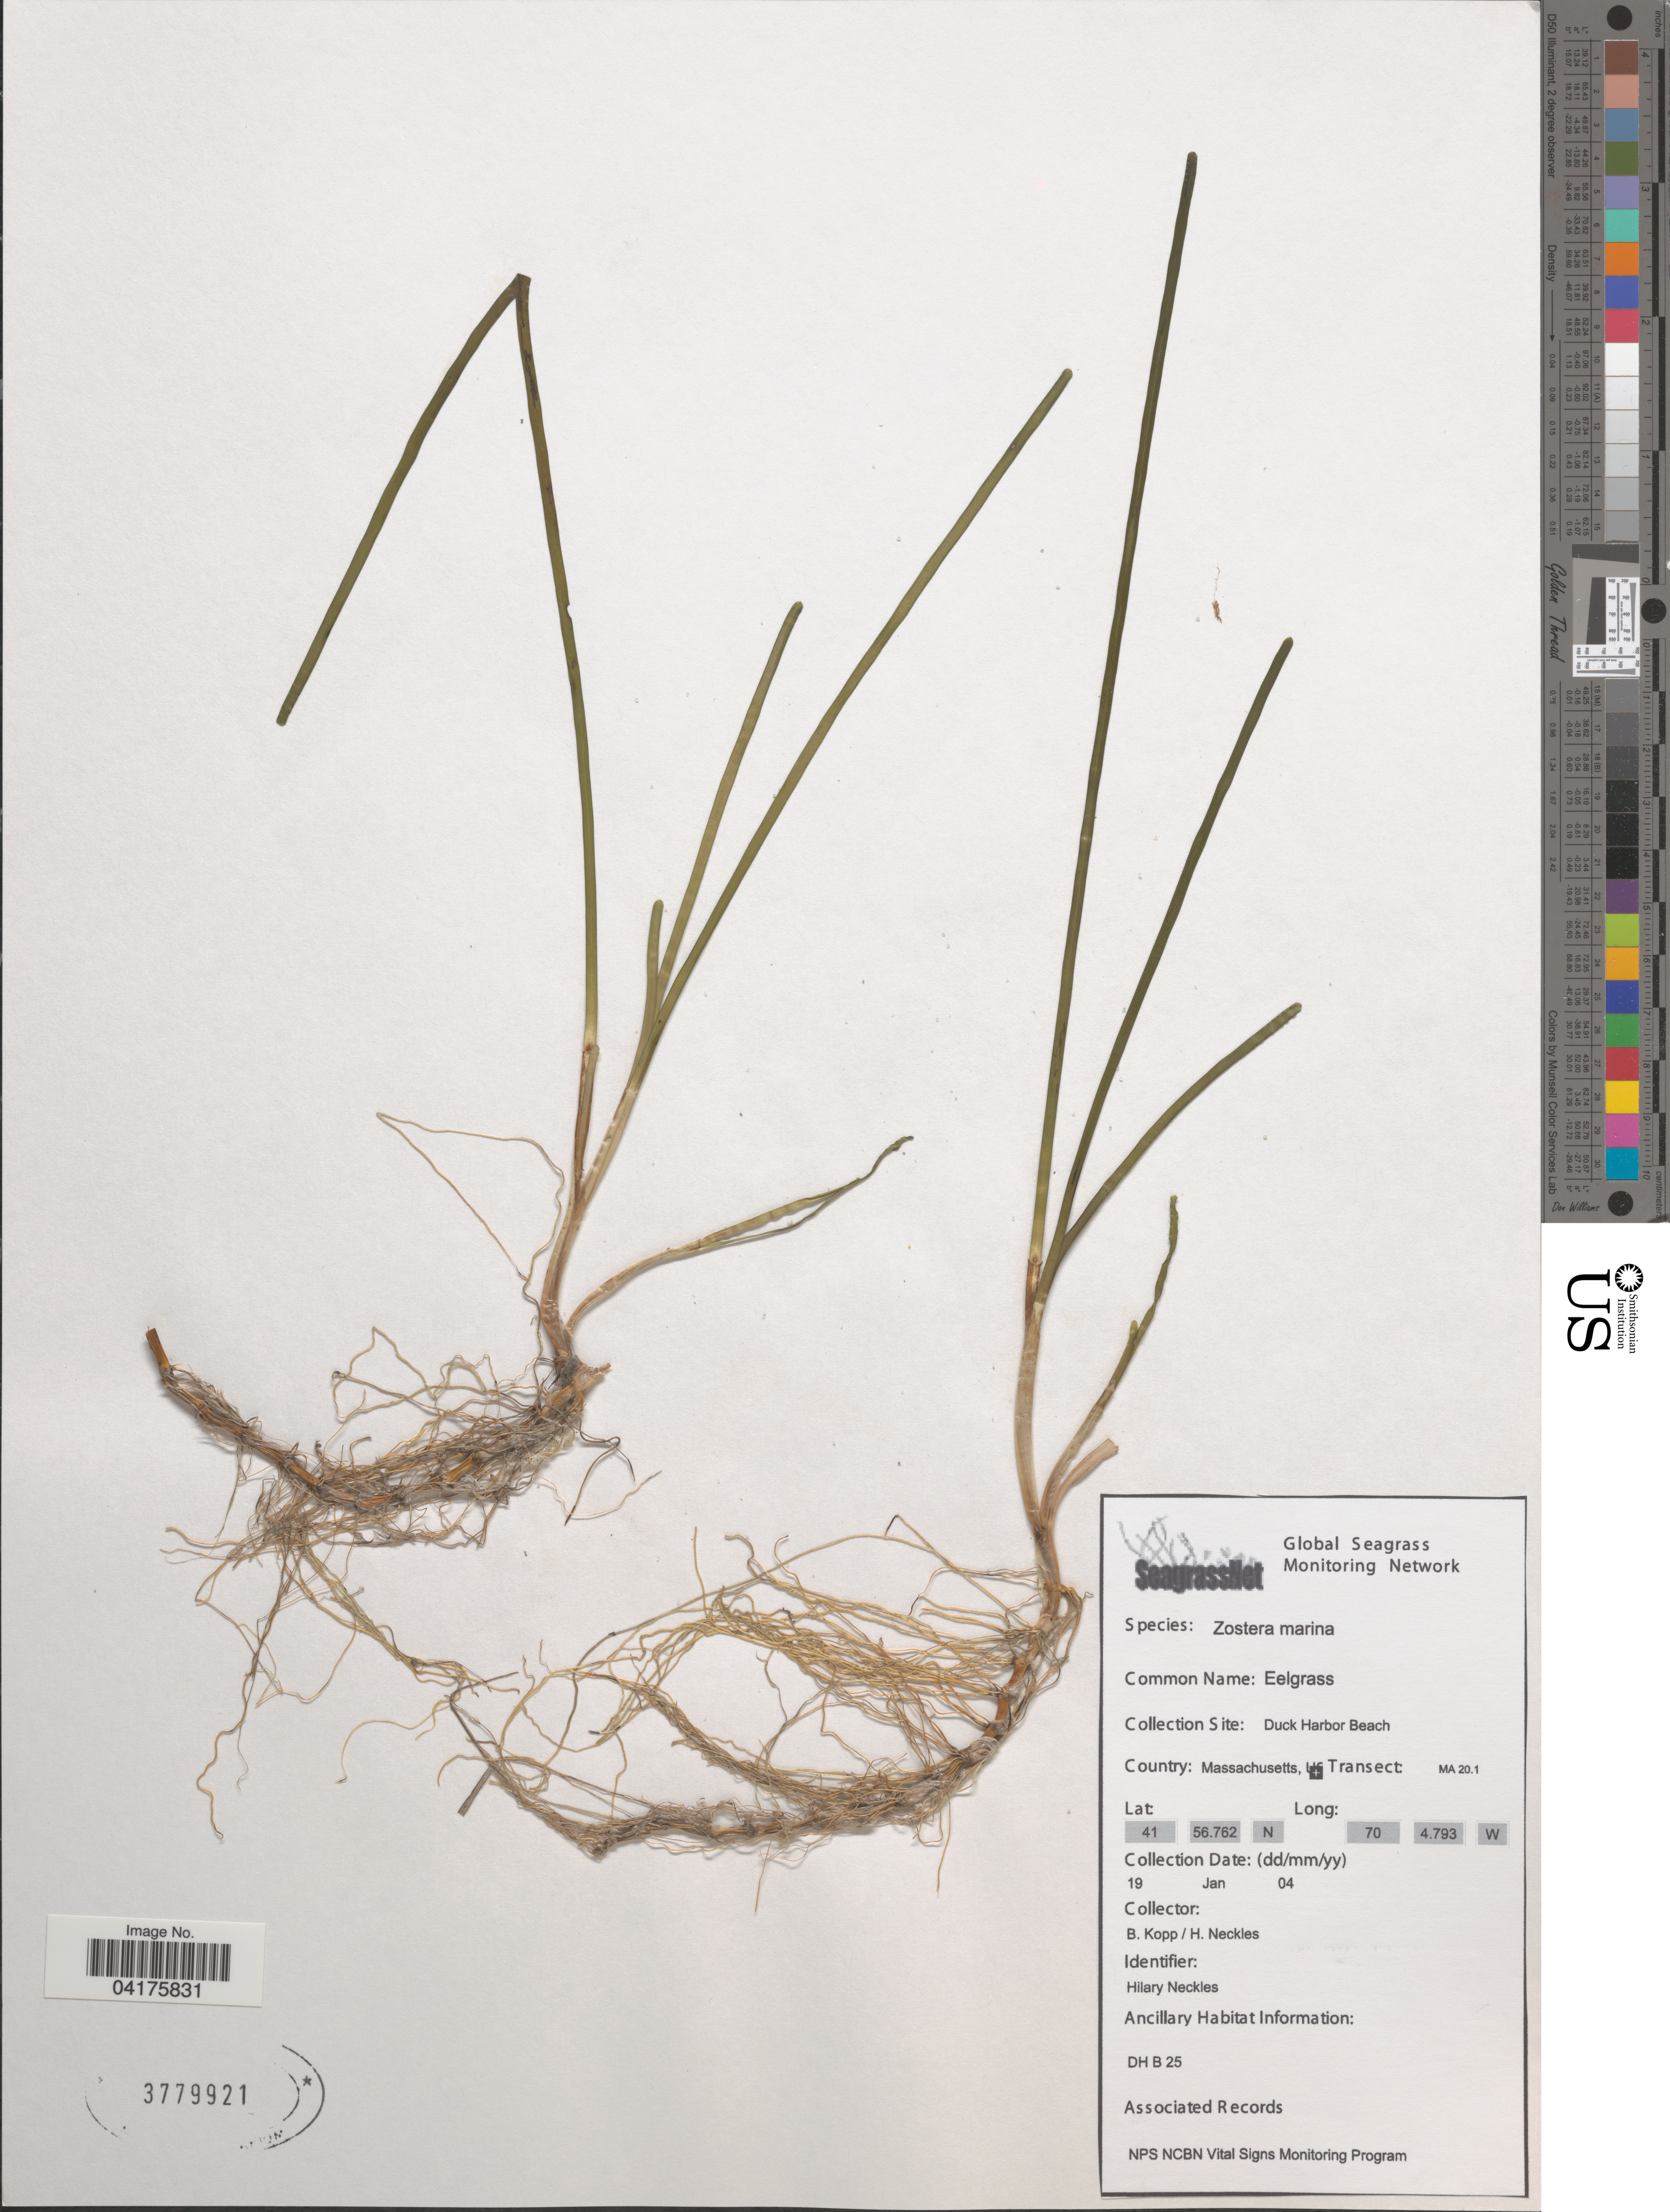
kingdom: Plantae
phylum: Tracheophyta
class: Liliopsida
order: Alismatales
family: Zosteraceae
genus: Zostera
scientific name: Zostera marina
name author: L.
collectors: B. Kopp & H. Neckles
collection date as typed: Transcribed d/m/y: 19/1/4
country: United States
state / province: Massachusetts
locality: Duck Harbor Beach.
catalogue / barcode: US 3779921